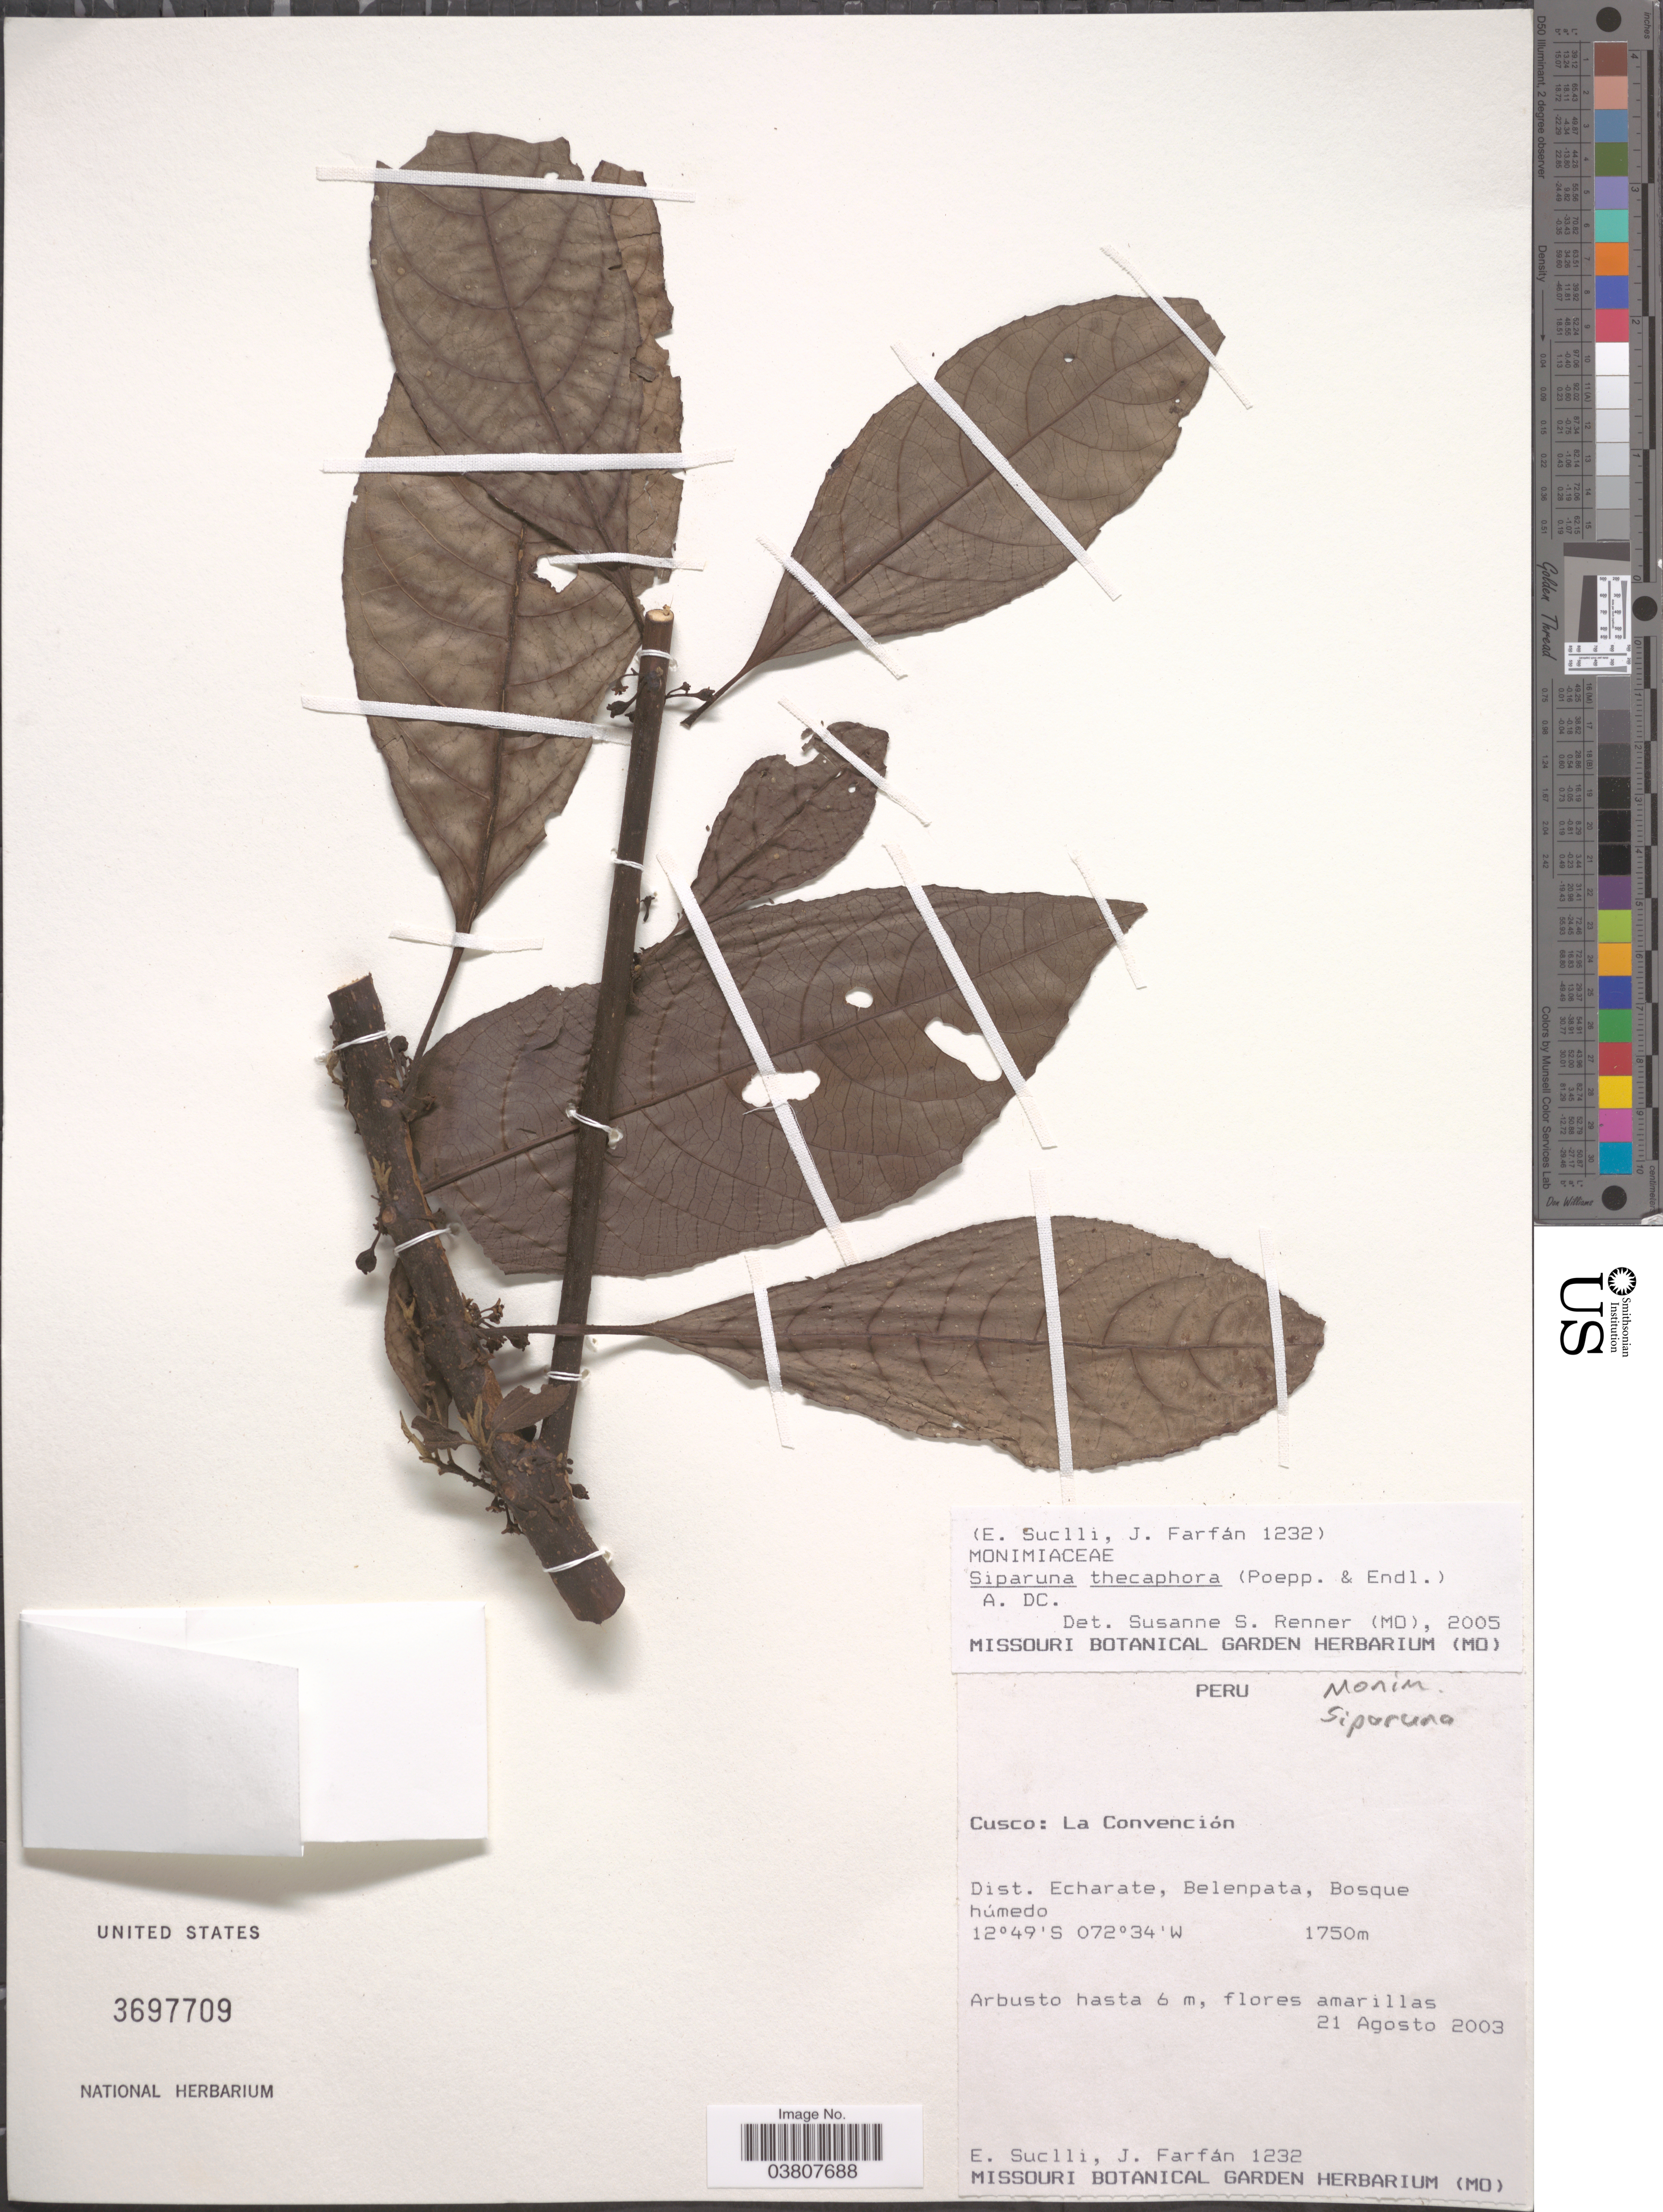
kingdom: Plantae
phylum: Tracheophyta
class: Magnoliopsida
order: Laurales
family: Siparunaceae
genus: Siparuna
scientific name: Siparuna thecaphora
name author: (Poepp. & Endl.) A. DC.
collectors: E. Suclli & J. Farfán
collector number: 1232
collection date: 2003-08-21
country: Peru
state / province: Cusco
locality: La Convención. Dist. Echarate, Belenpata.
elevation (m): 1750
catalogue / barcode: US 3697709